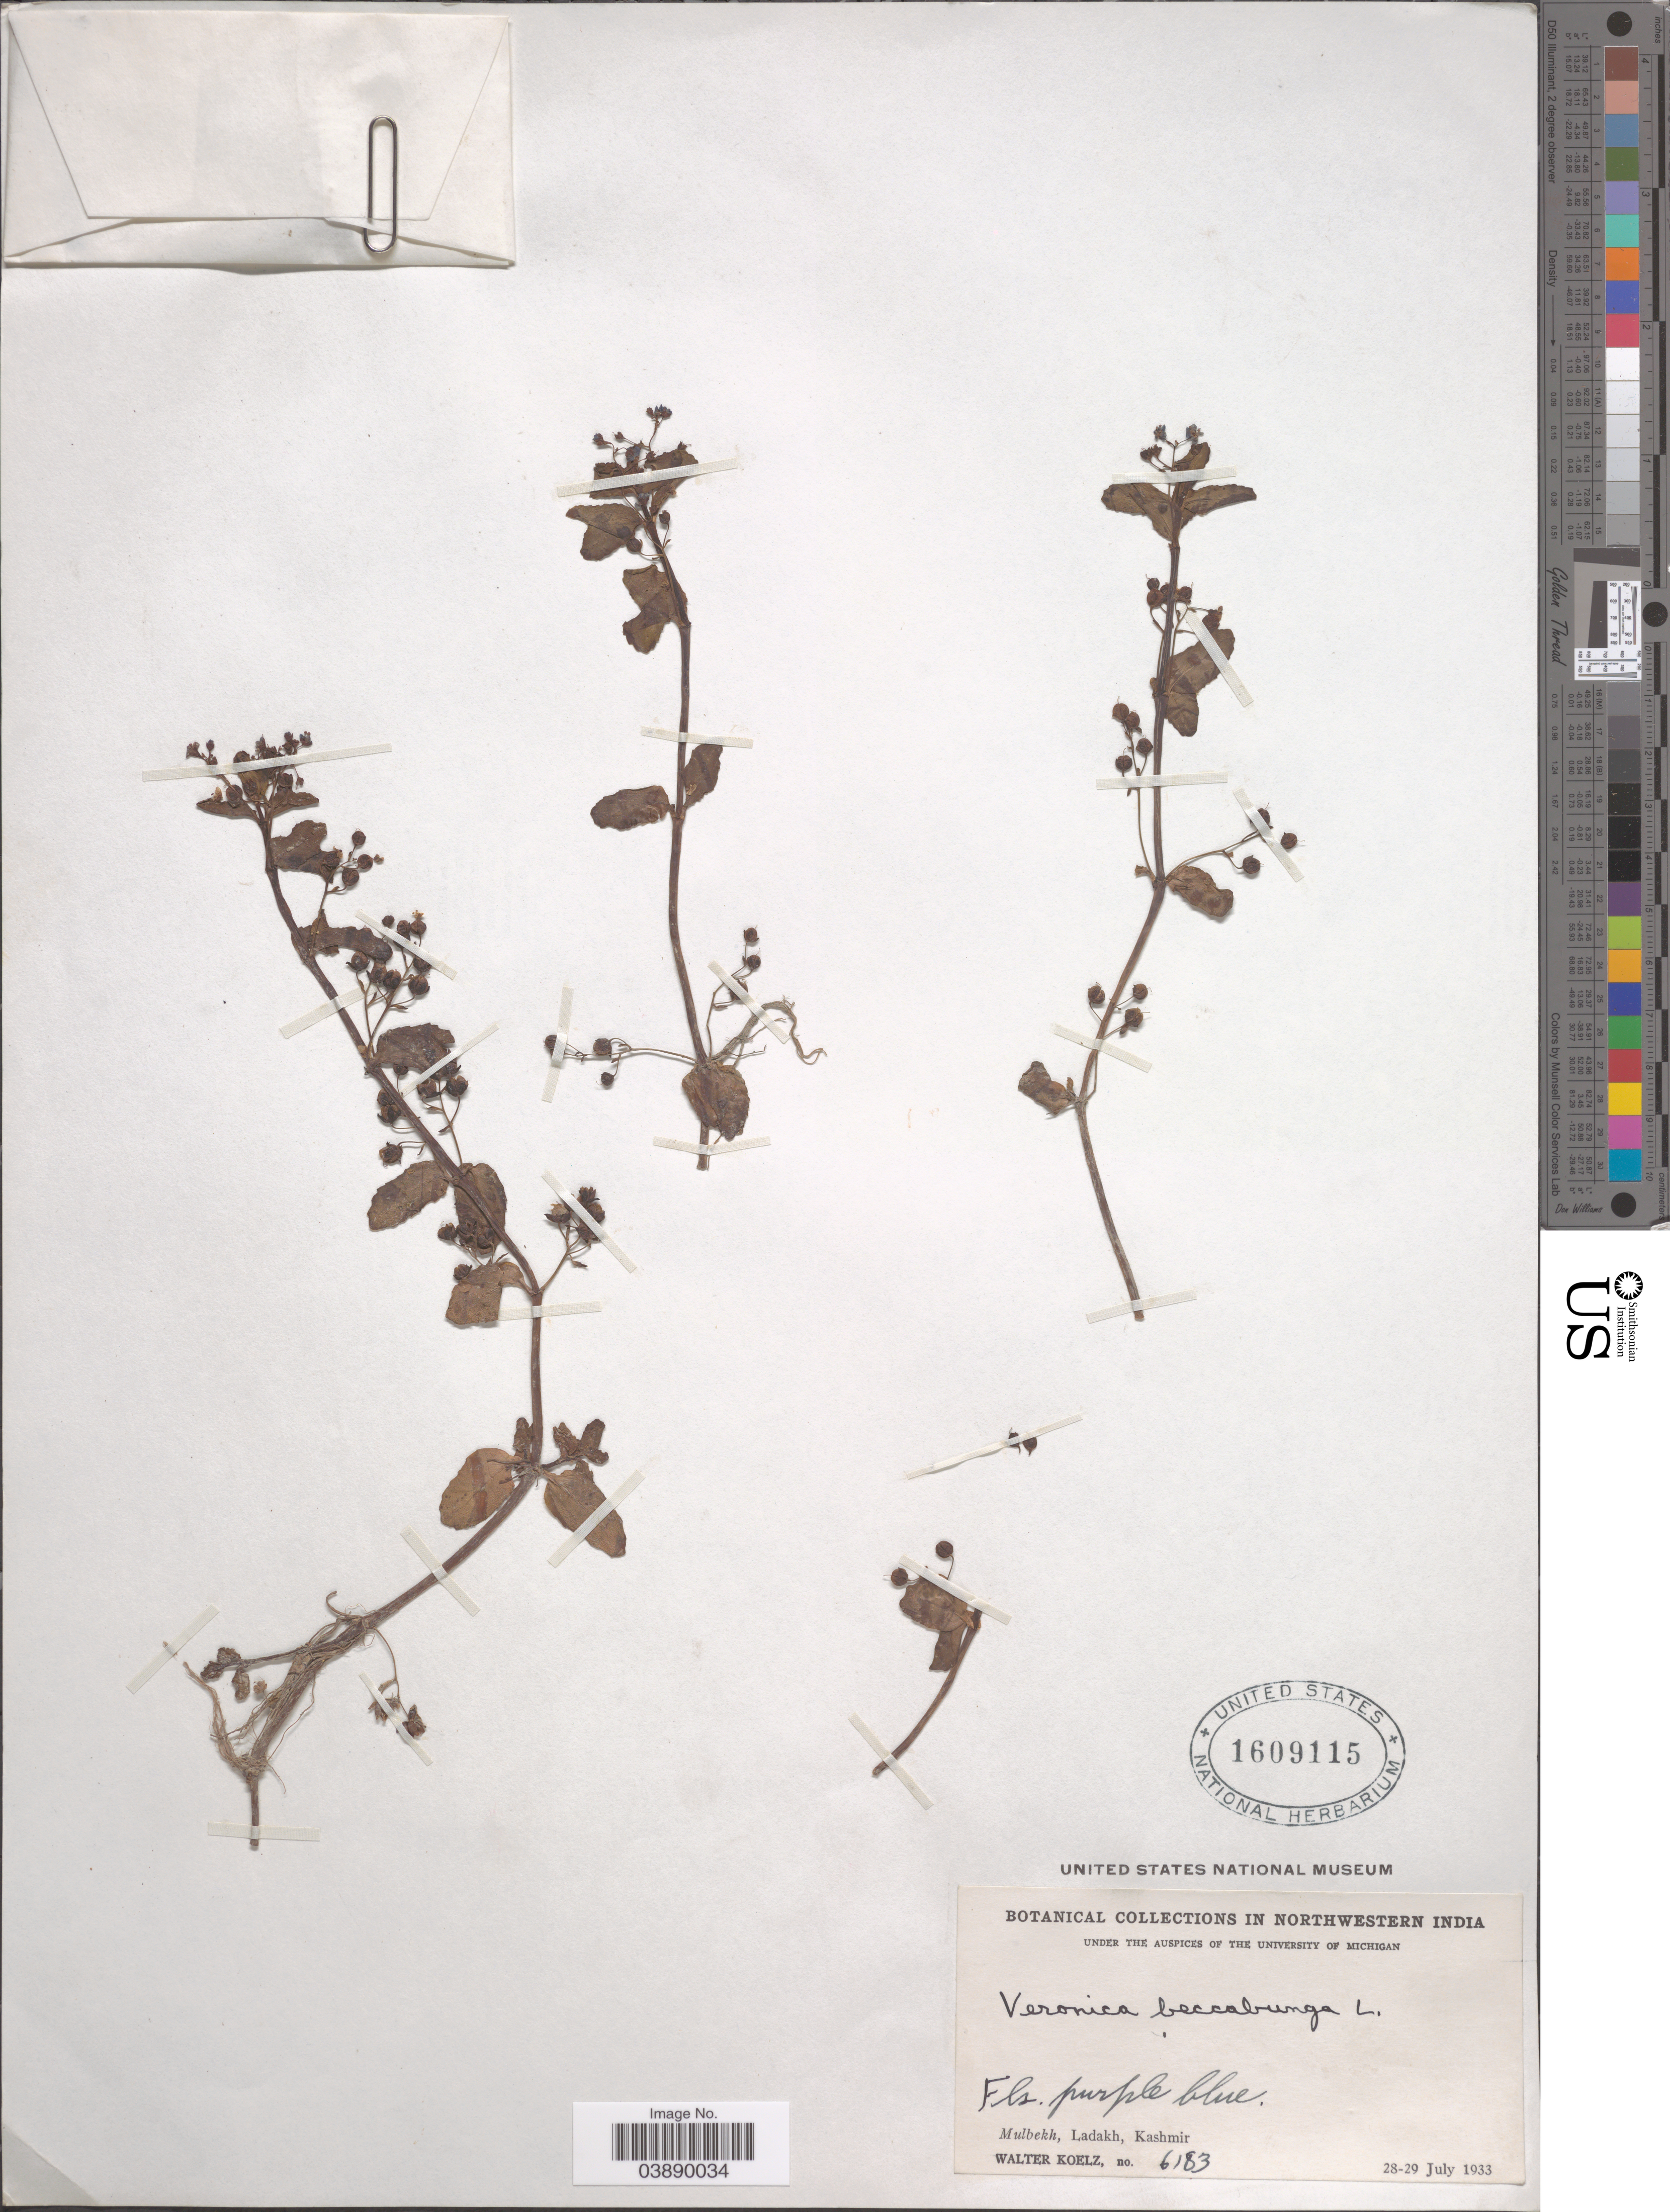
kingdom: Plantae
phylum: Tracheophyta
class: Magnoliopsida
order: Lamiales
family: Plantaginaceae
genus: Veronica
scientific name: Veronica beccabunga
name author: L.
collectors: W. N. Koelz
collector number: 6183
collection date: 1933-07-28/1933-07-29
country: India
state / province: Jammu and Kashmir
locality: Northwestern India. Mulbekh, Ladakh, Kashmir.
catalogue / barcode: US 1609115